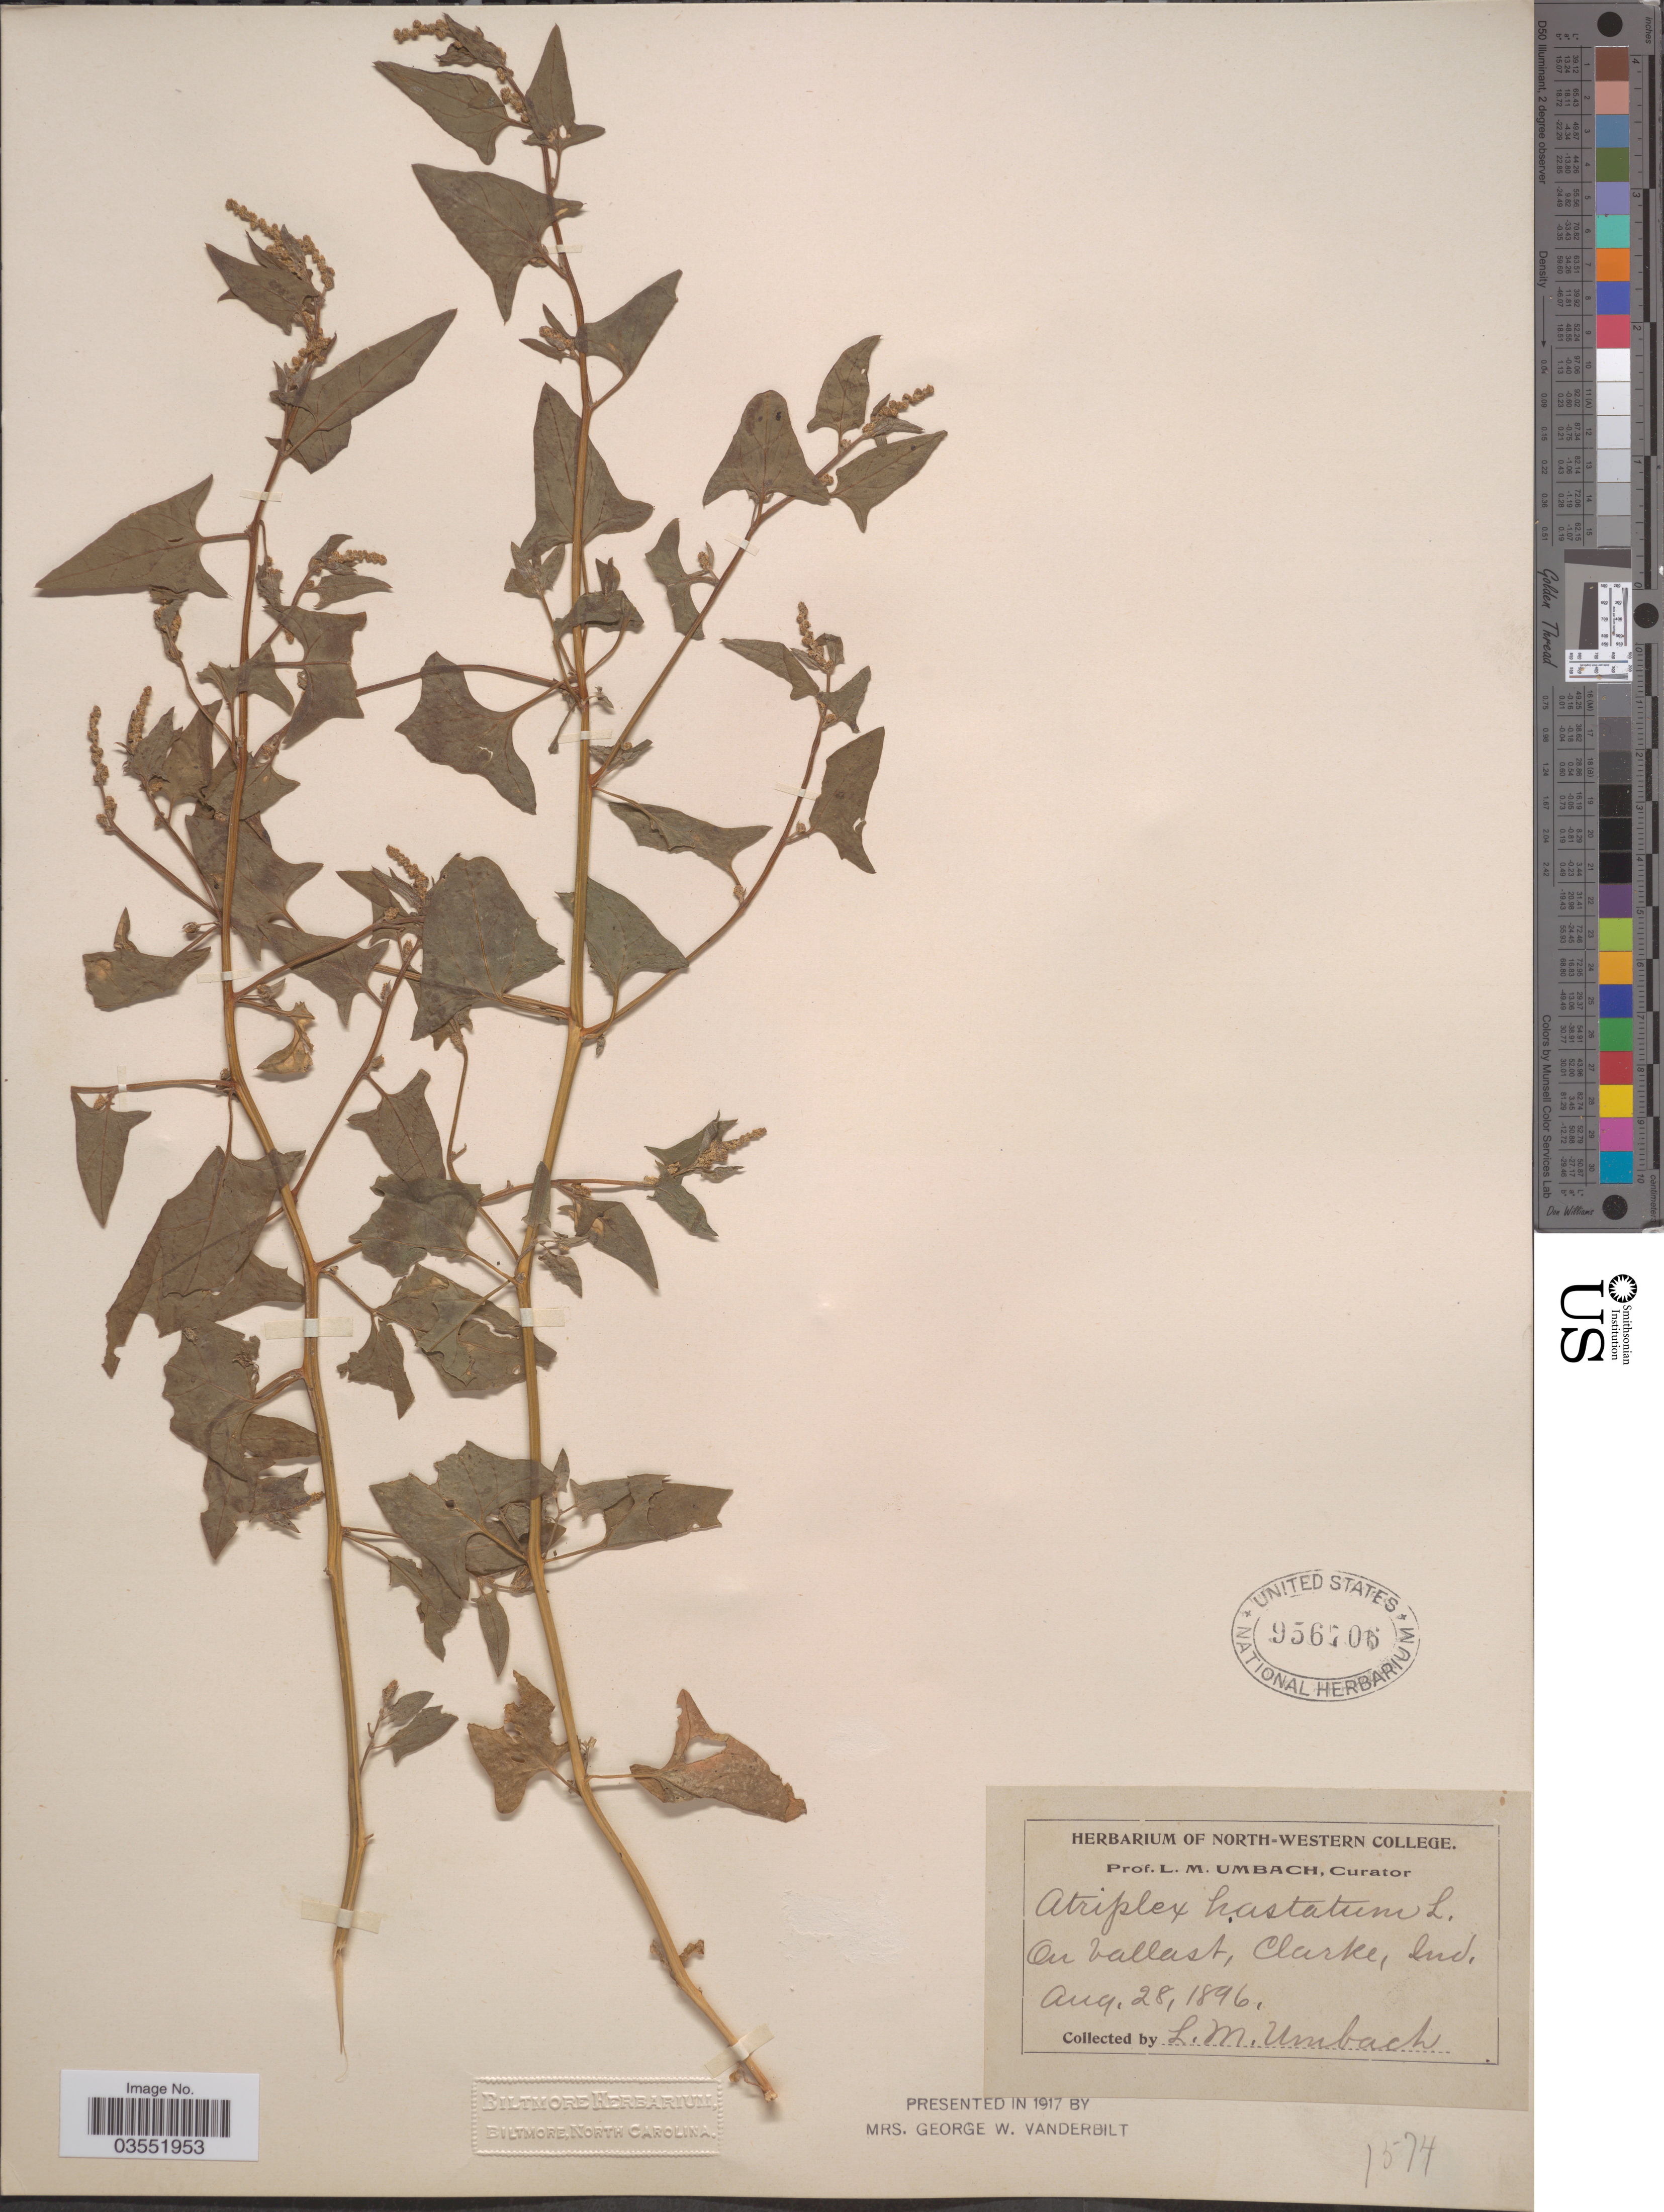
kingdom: Plantae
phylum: Tracheophyta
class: Magnoliopsida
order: Caryophyllales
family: Amaranthaceae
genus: Atriplex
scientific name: Atriplex hastata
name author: L.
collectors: L. M. Umbach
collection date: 1896-08-28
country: United States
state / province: Indiana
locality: On ballast, Clarke.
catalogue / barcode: US 956706